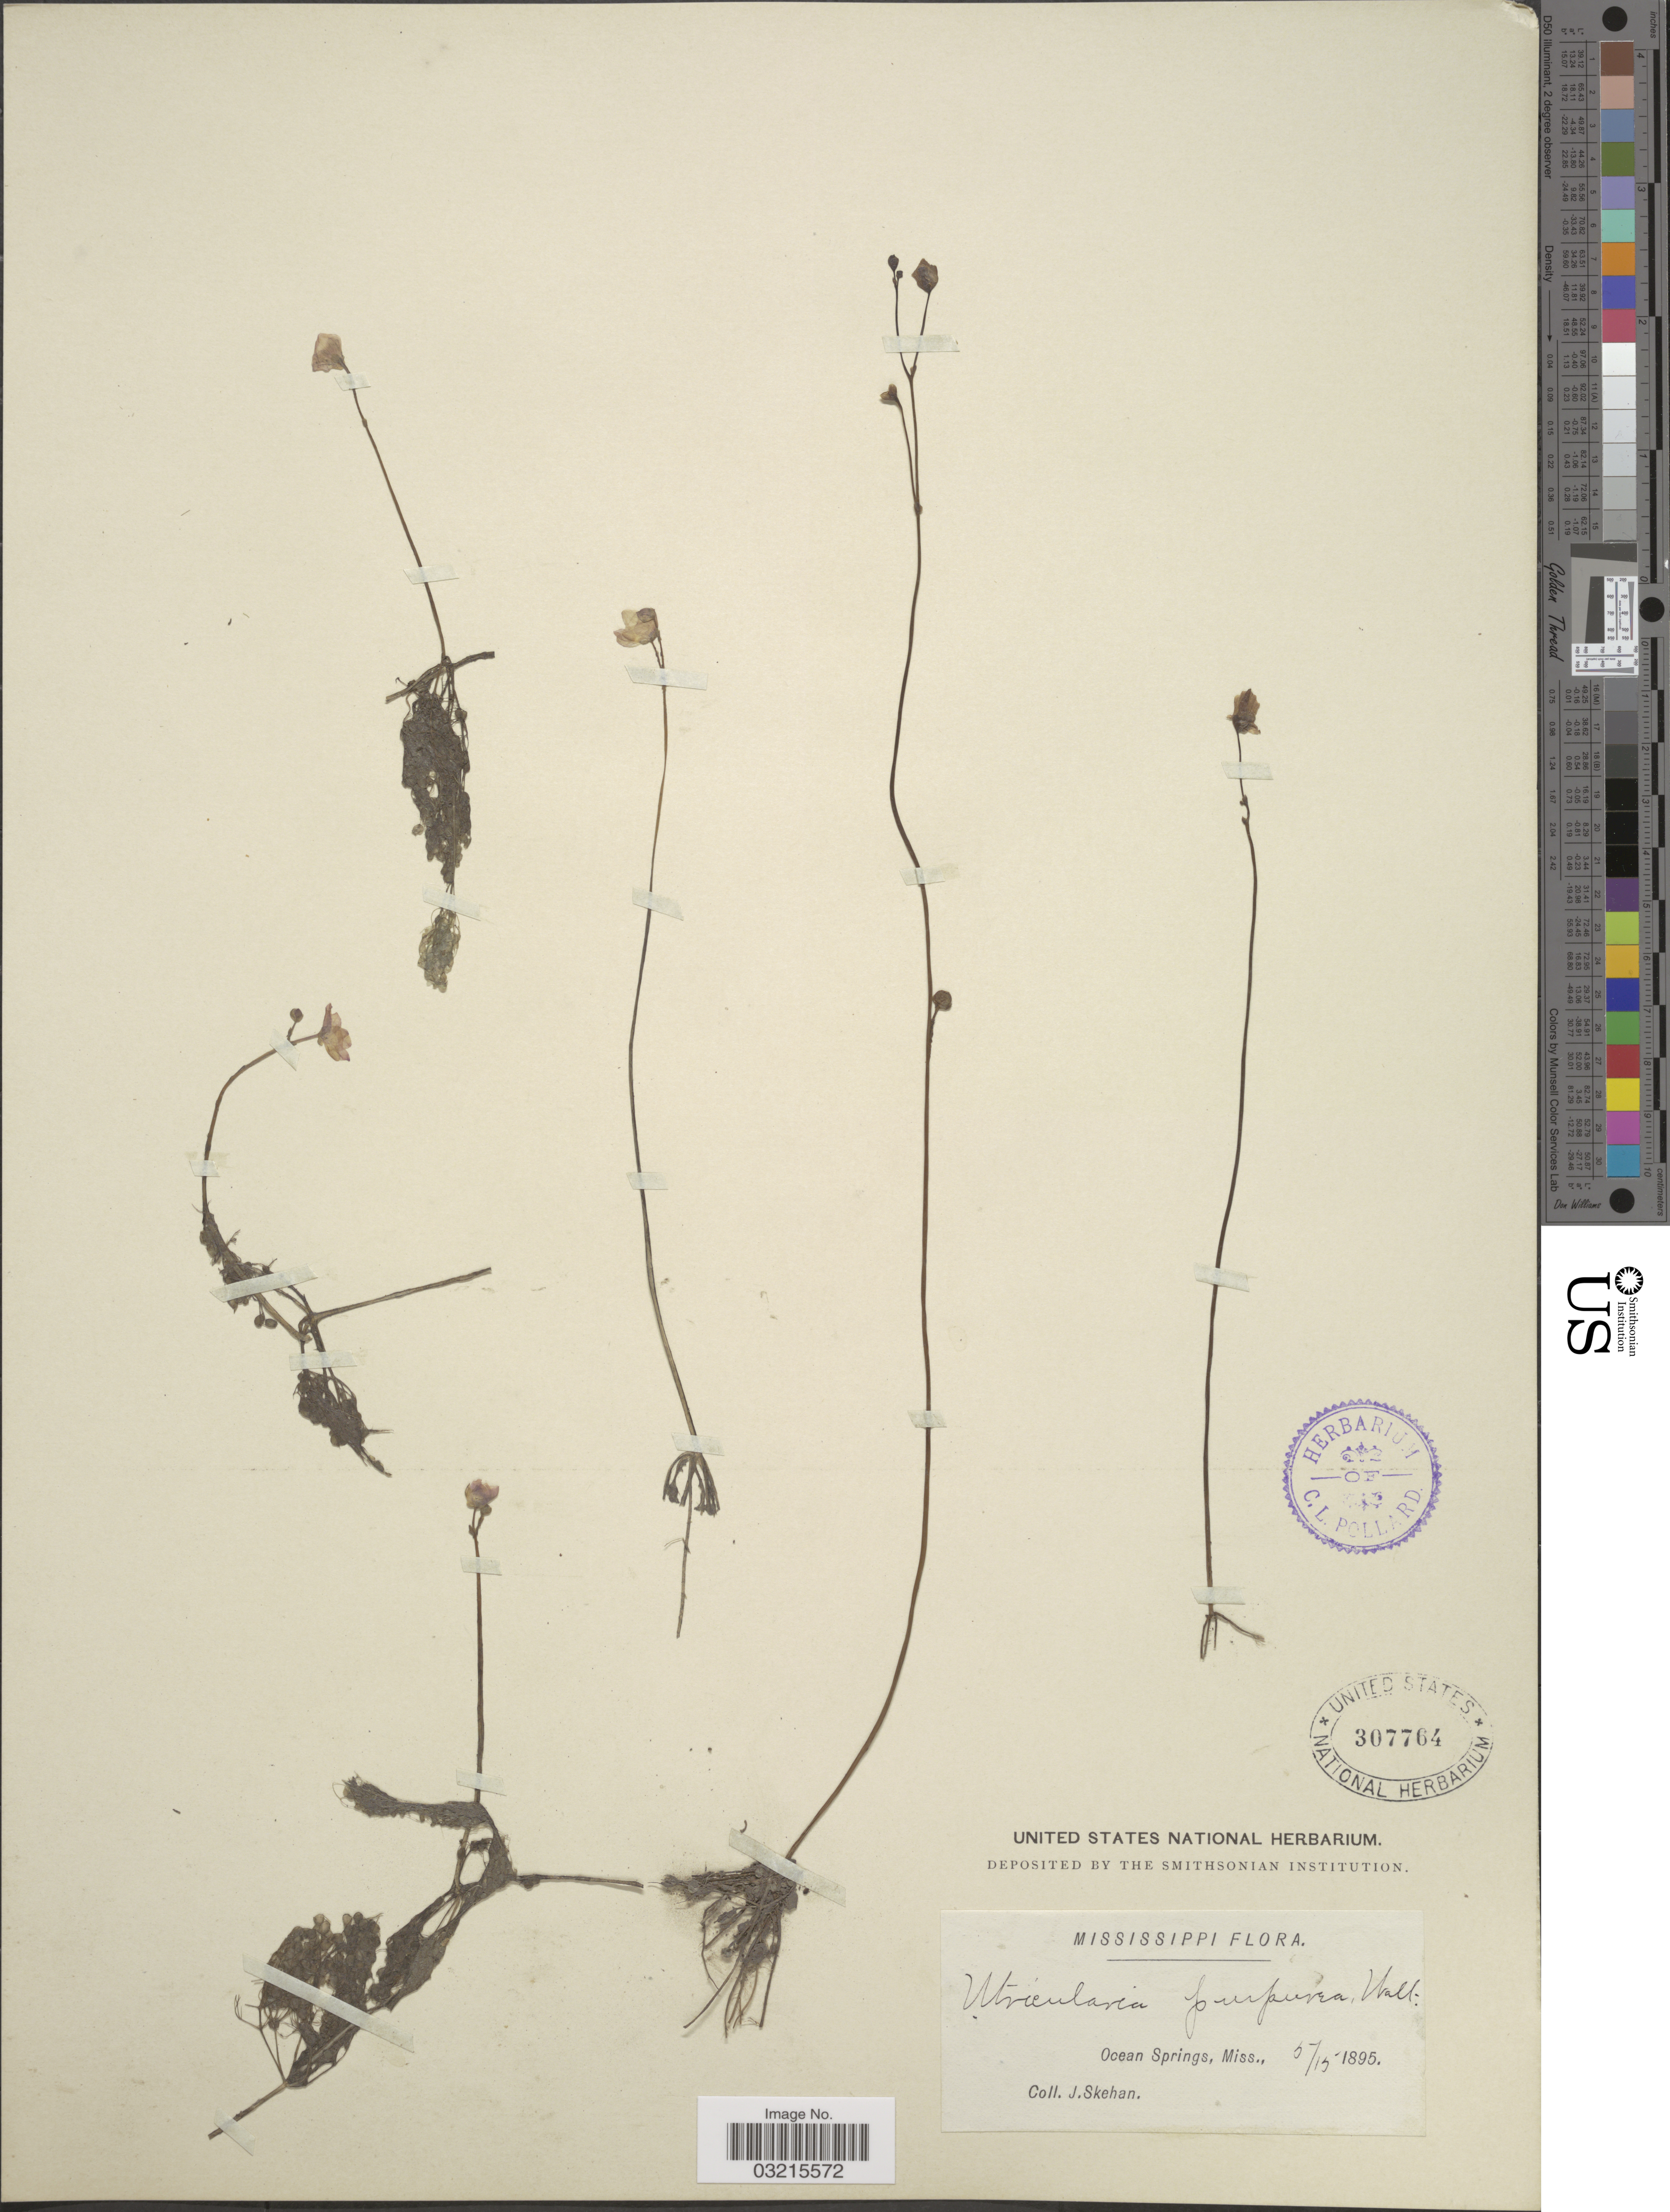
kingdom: Plantae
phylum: Tracheophyta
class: Magnoliopsida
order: Lamiales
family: Lentibulariaceae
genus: Utricularia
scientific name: Utricularia purpurea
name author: Walter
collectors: J. Skehan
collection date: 1895-05-15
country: United States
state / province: Mississippi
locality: Ocean Springs.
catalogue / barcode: US 307764